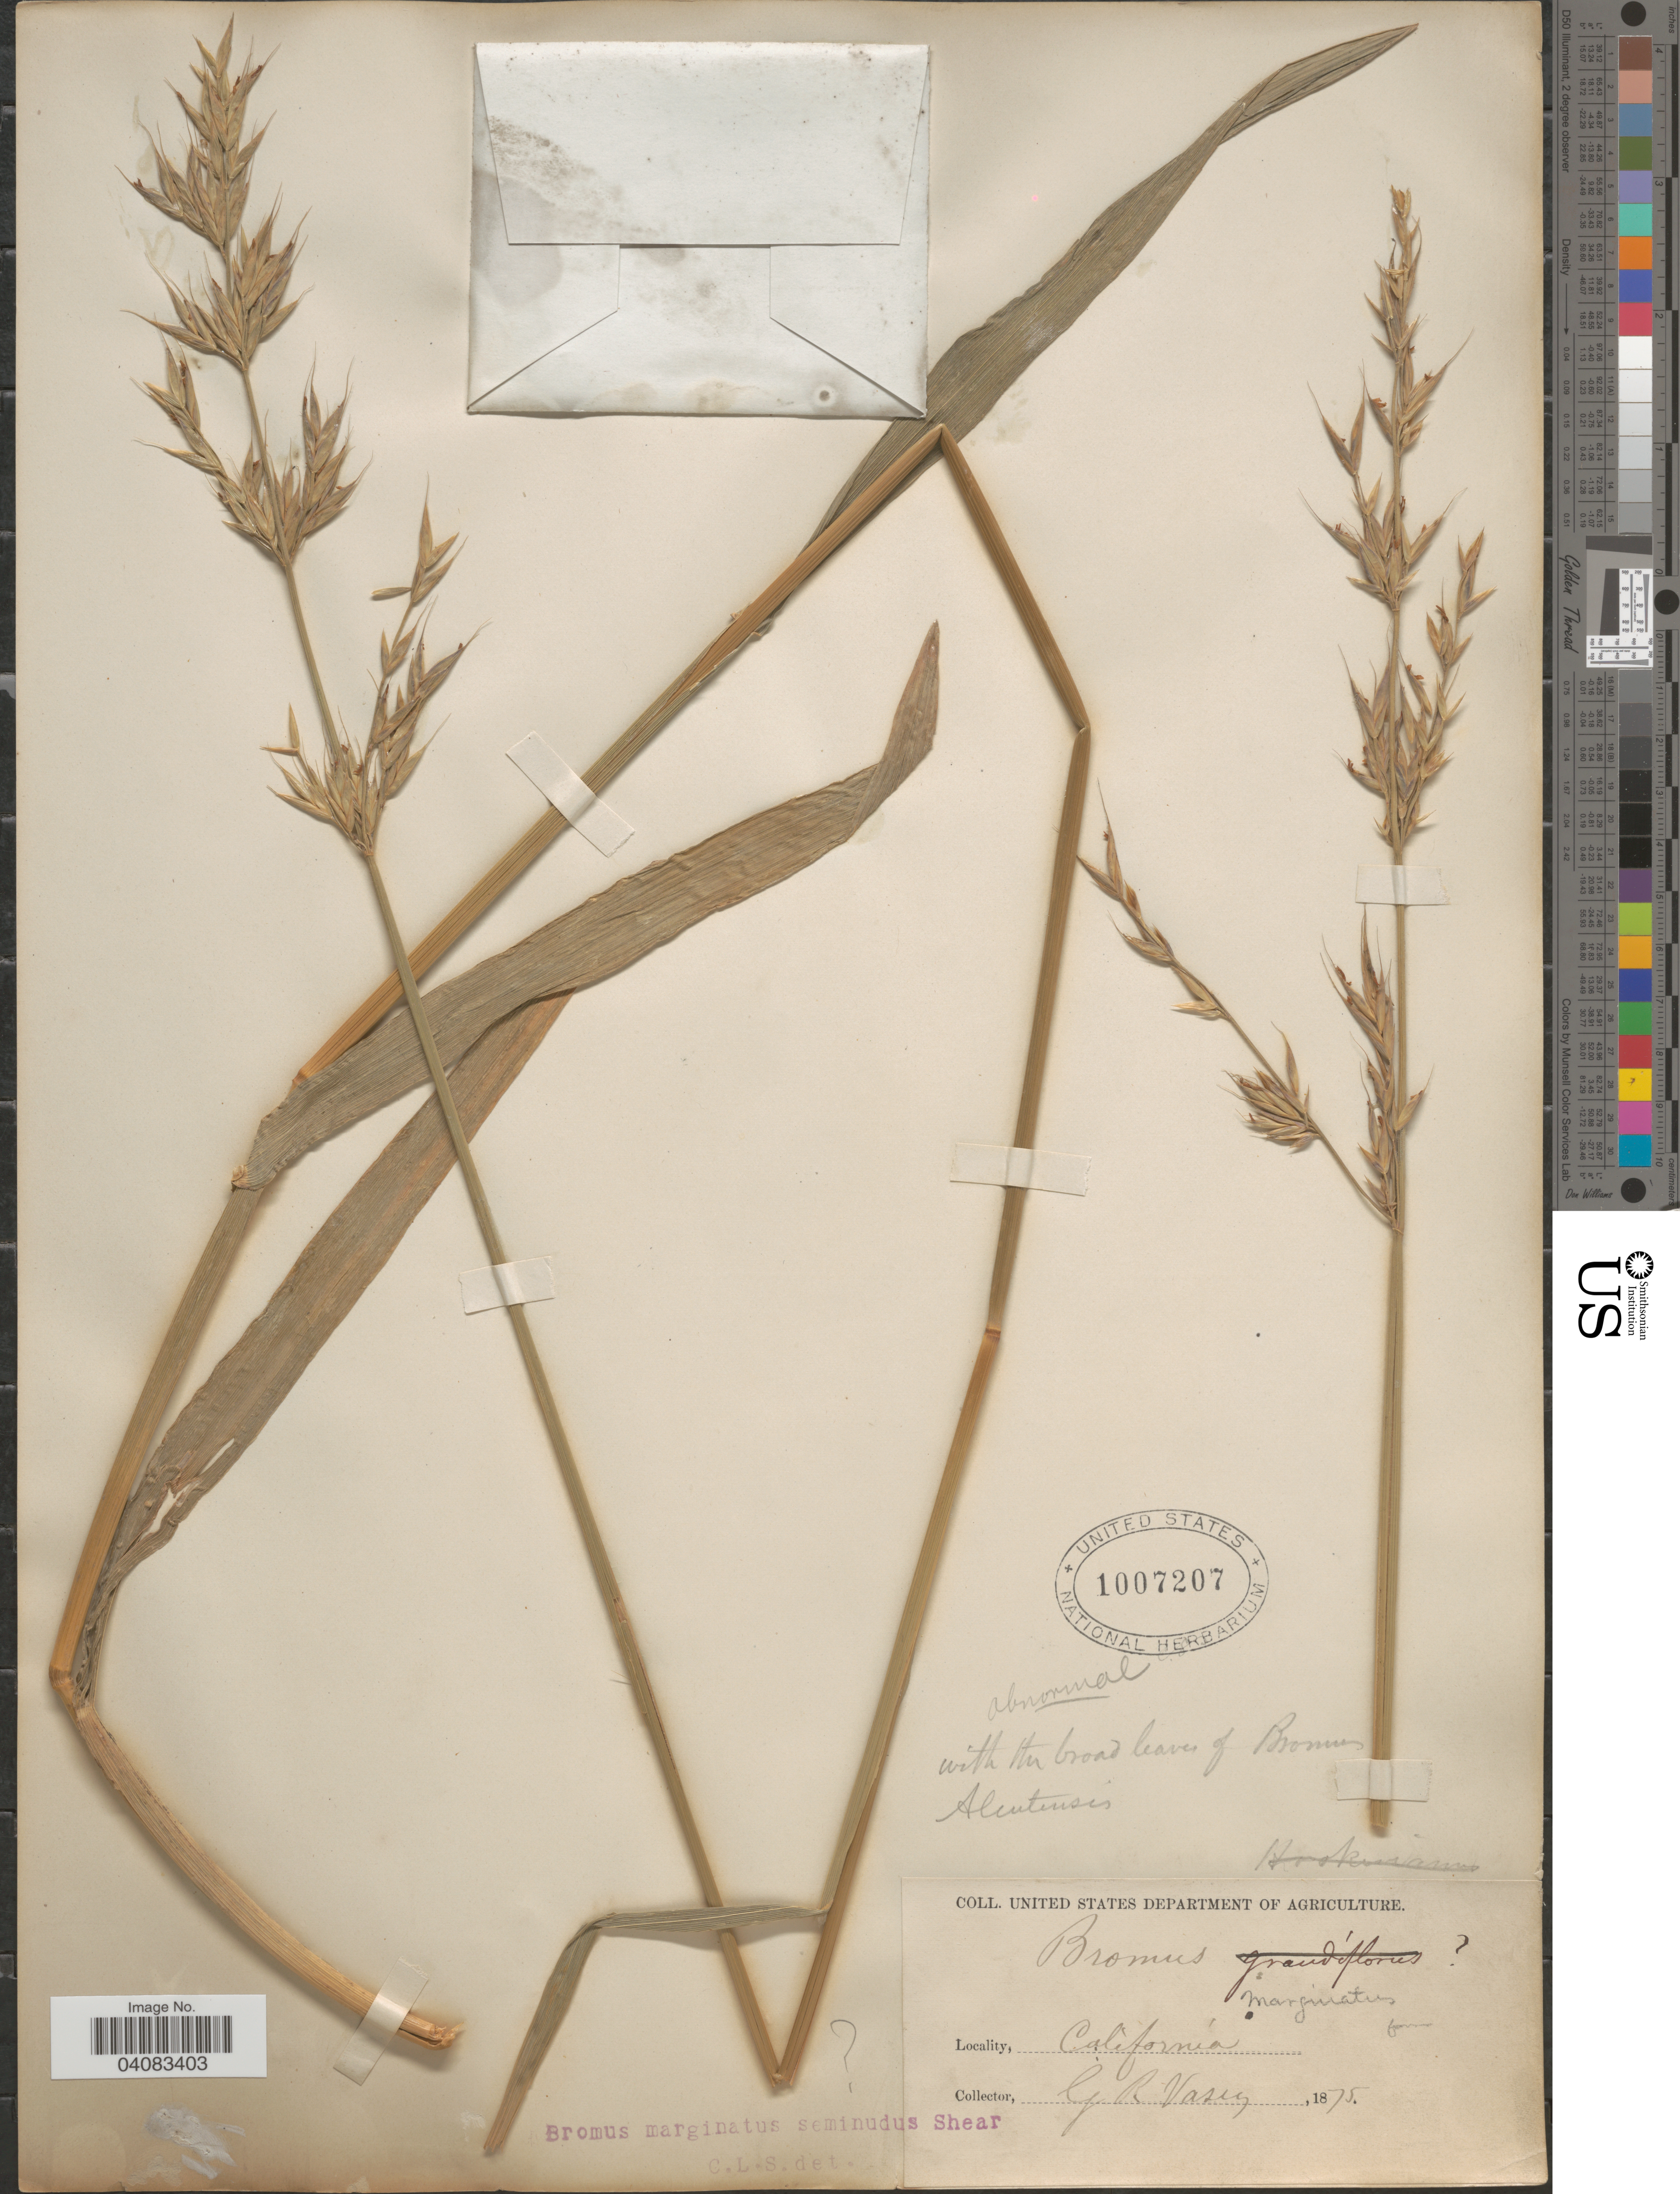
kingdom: Plantae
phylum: Tracheophyta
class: Liliopsida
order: Poales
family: Poaceae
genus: Bromus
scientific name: Bromus marginatus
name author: Nees ex Steud.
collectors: G. R. Vasey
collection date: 1875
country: United States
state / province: California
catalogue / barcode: US 1007207